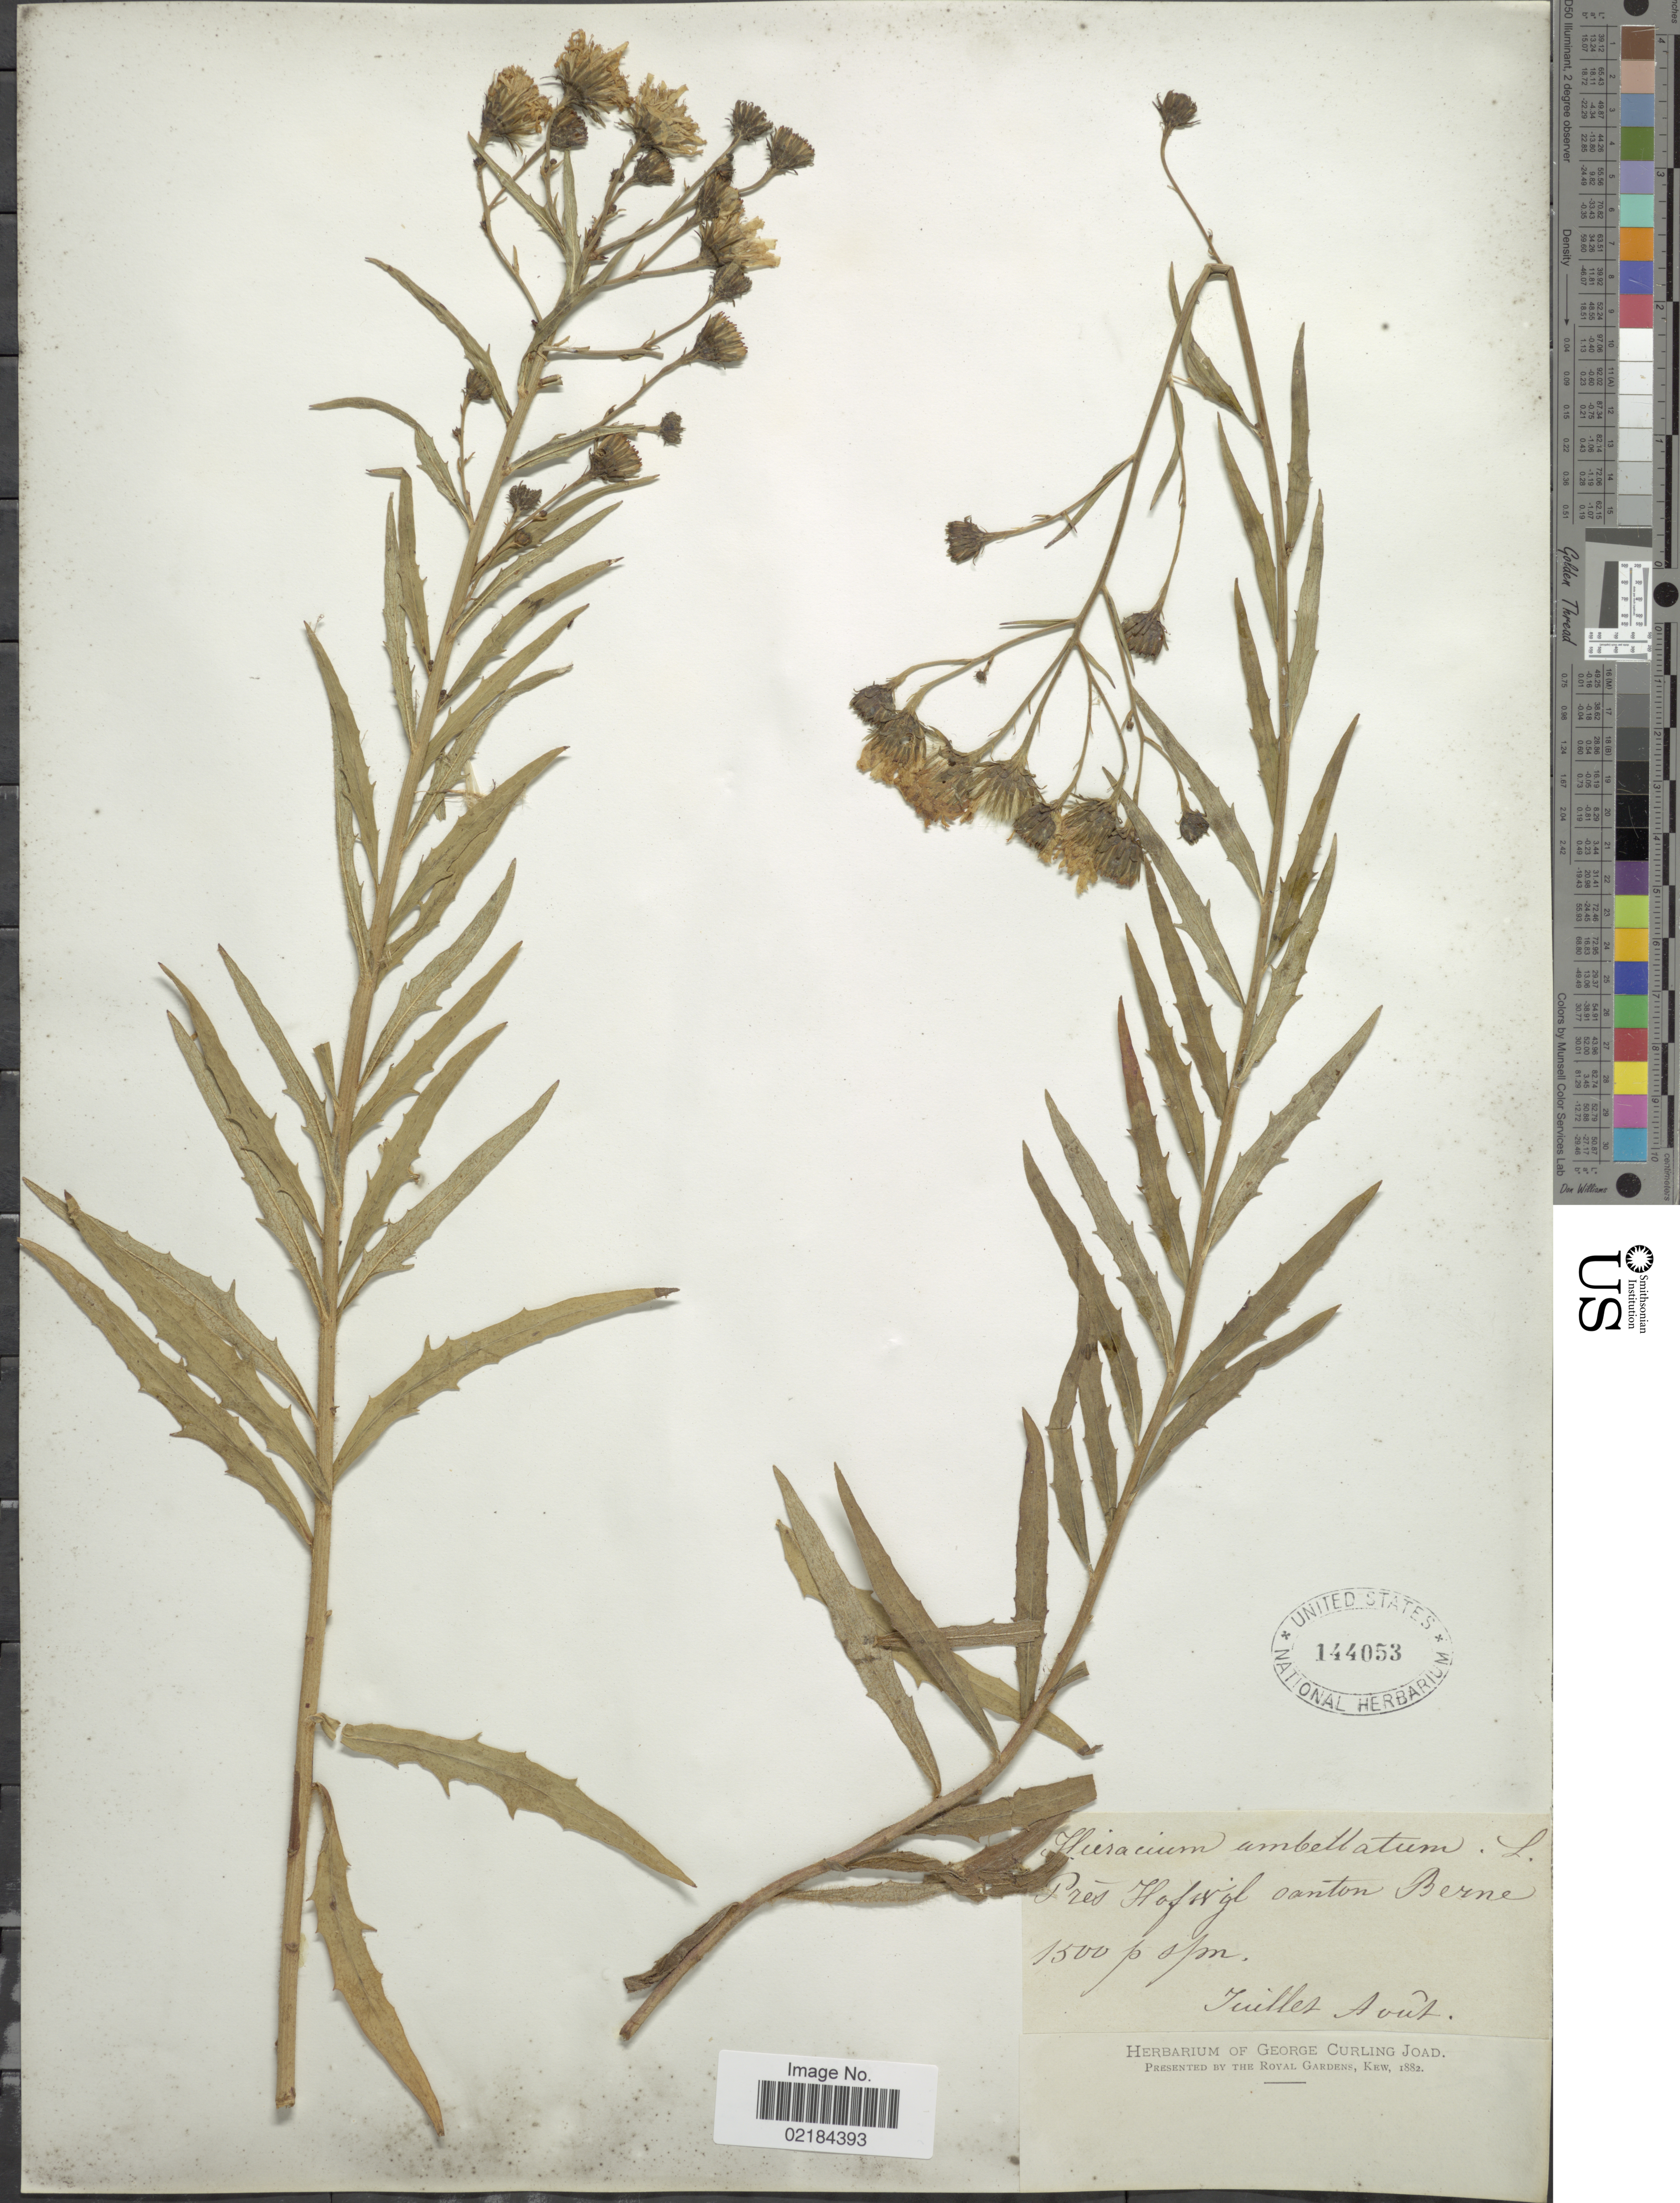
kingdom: Plantae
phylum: Tracheophyta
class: Magnoliopsida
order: Asterales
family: Asteraceae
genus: Hieracium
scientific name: Hieracium umbellatum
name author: L.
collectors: ex herb. George Curling Joad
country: Switzerland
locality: Pres Hofisgl canton Bern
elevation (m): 1500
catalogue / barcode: US 144053